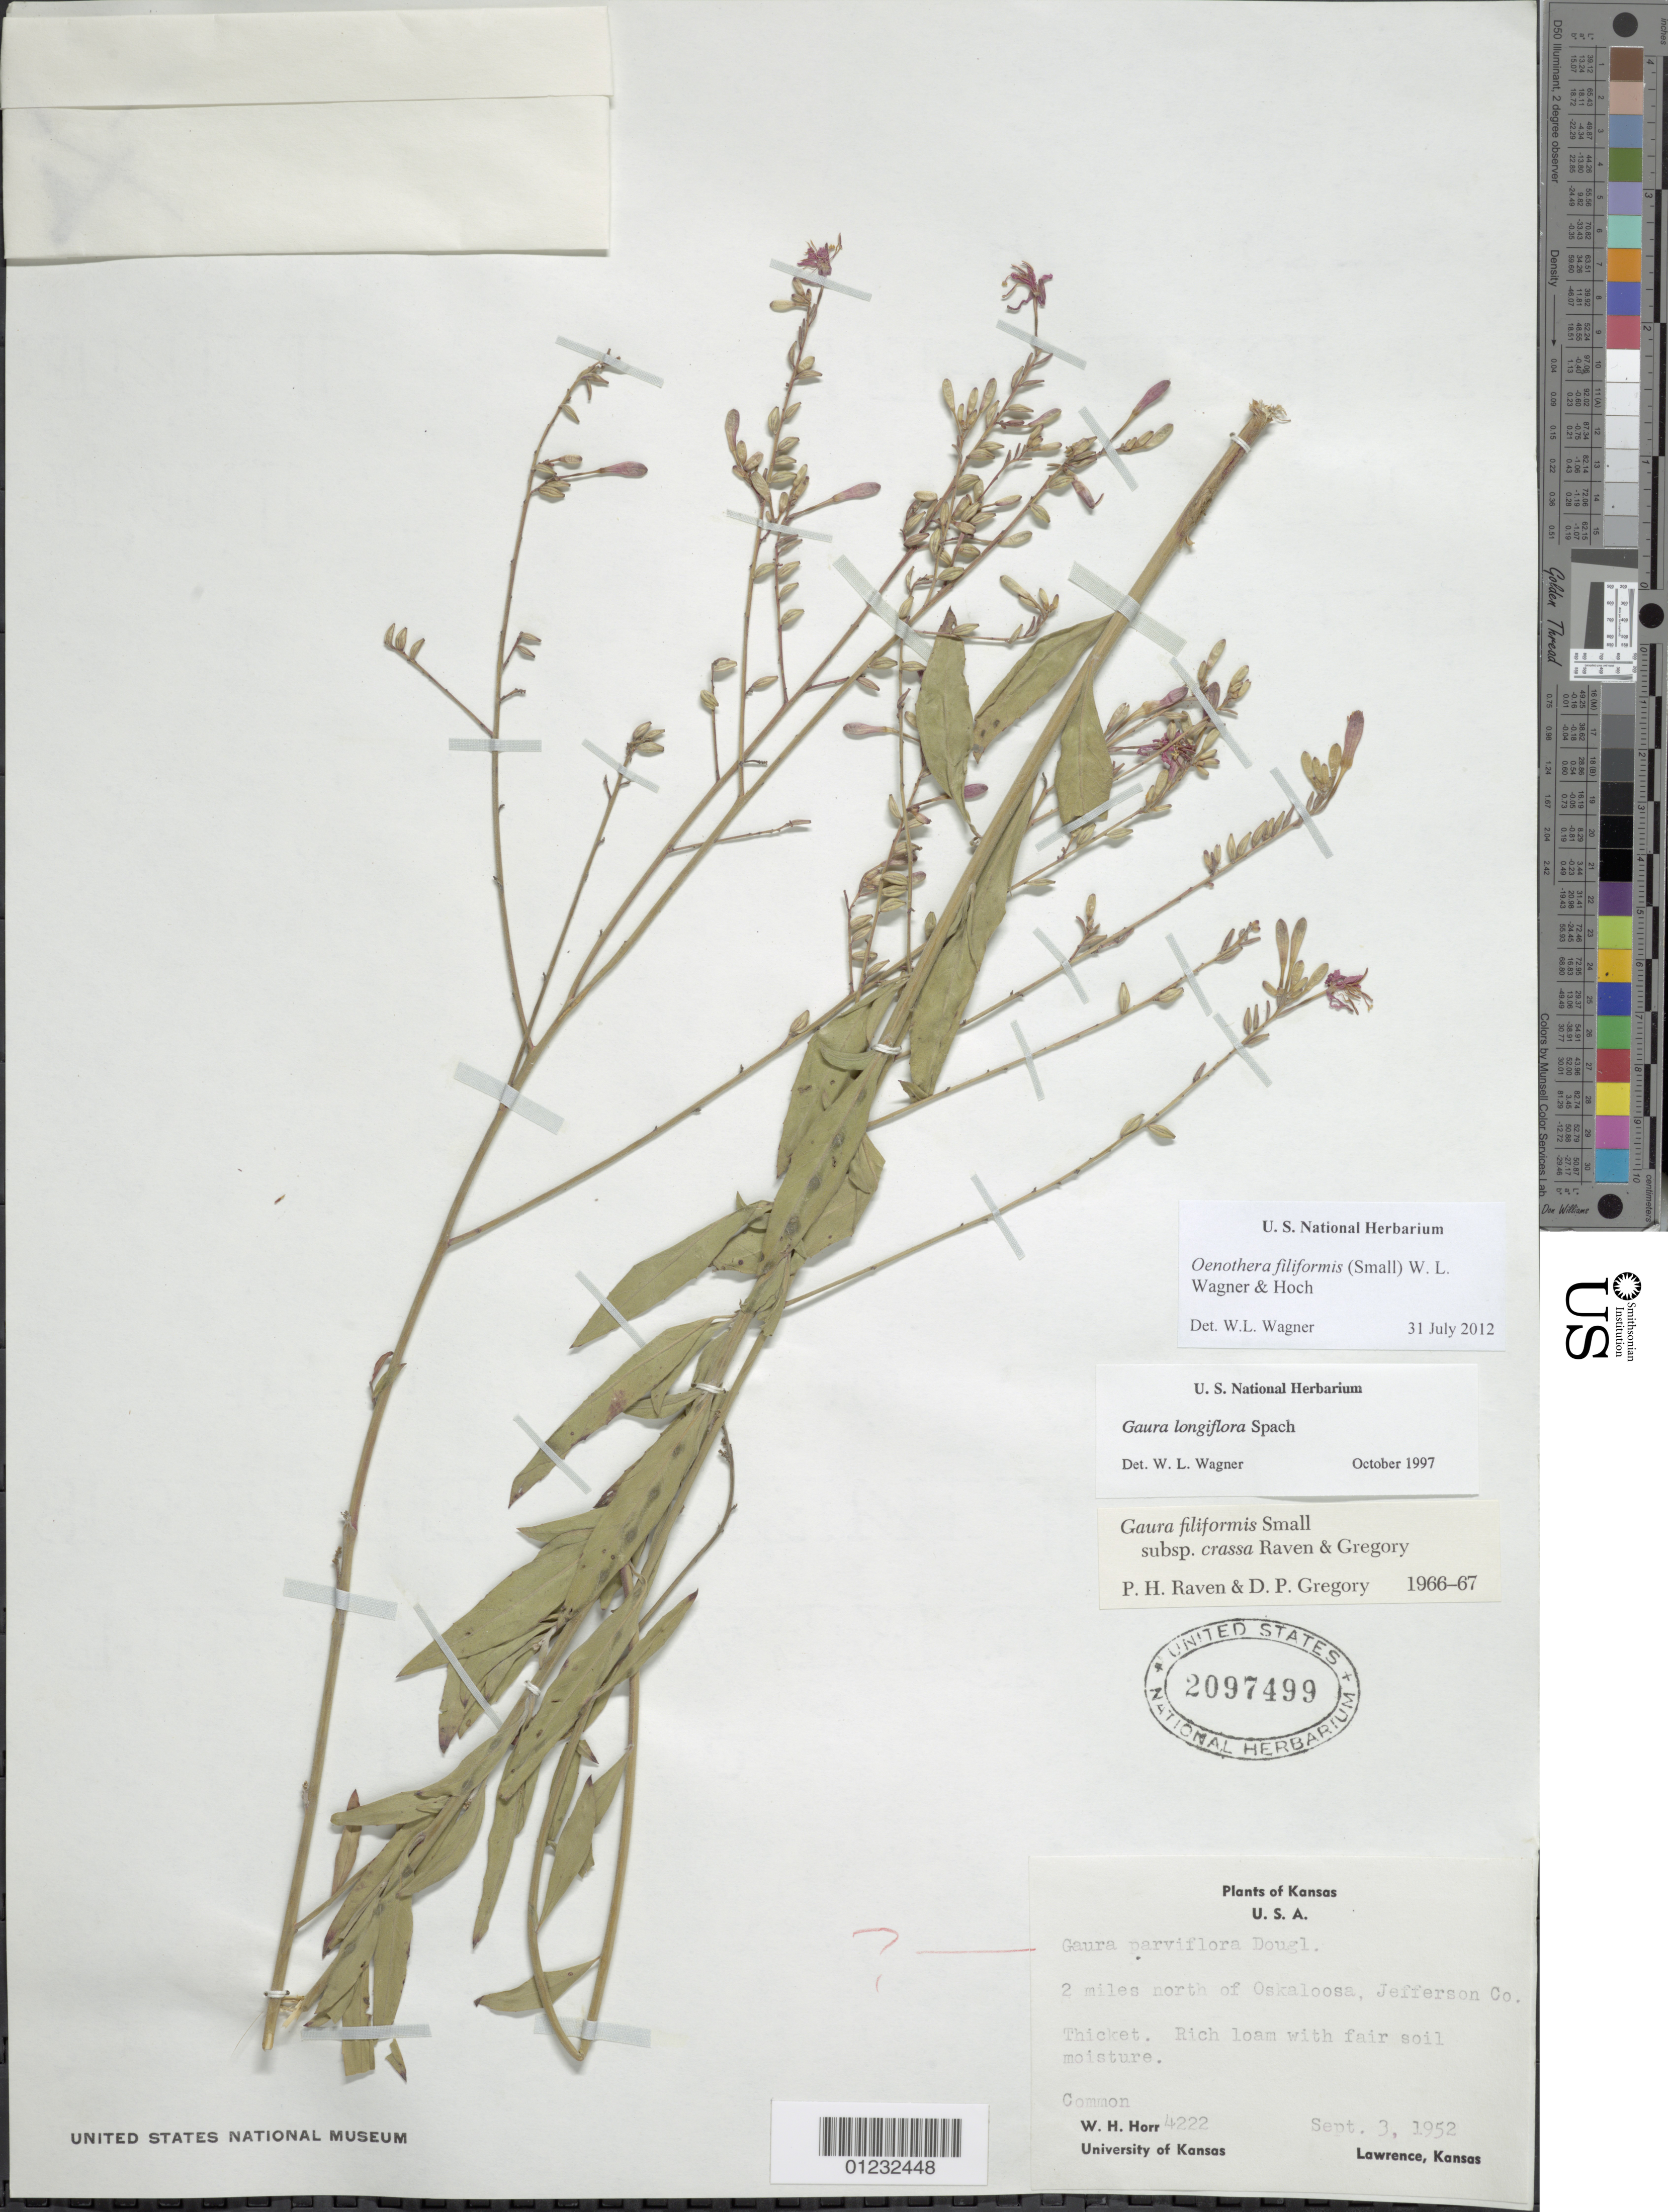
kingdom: Plantae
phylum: Tracheophyta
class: Magnoliopsida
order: Myrtales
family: Onagraceae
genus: Oenothera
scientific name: Oenothera filiformis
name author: (Small) W.L. Wagner & Hoch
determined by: Wagner, W. L., (BOT), Smithsonian Institution - National Museum of Natural History (UNITED STATES)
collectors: W. H. Horr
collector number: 4222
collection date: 1952-09-03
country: United States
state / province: Kansas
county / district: Jefferson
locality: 2 mi N of Oskaloosa, Lawrence.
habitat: Rich loam with fair soil moisture.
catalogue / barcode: US 2097499